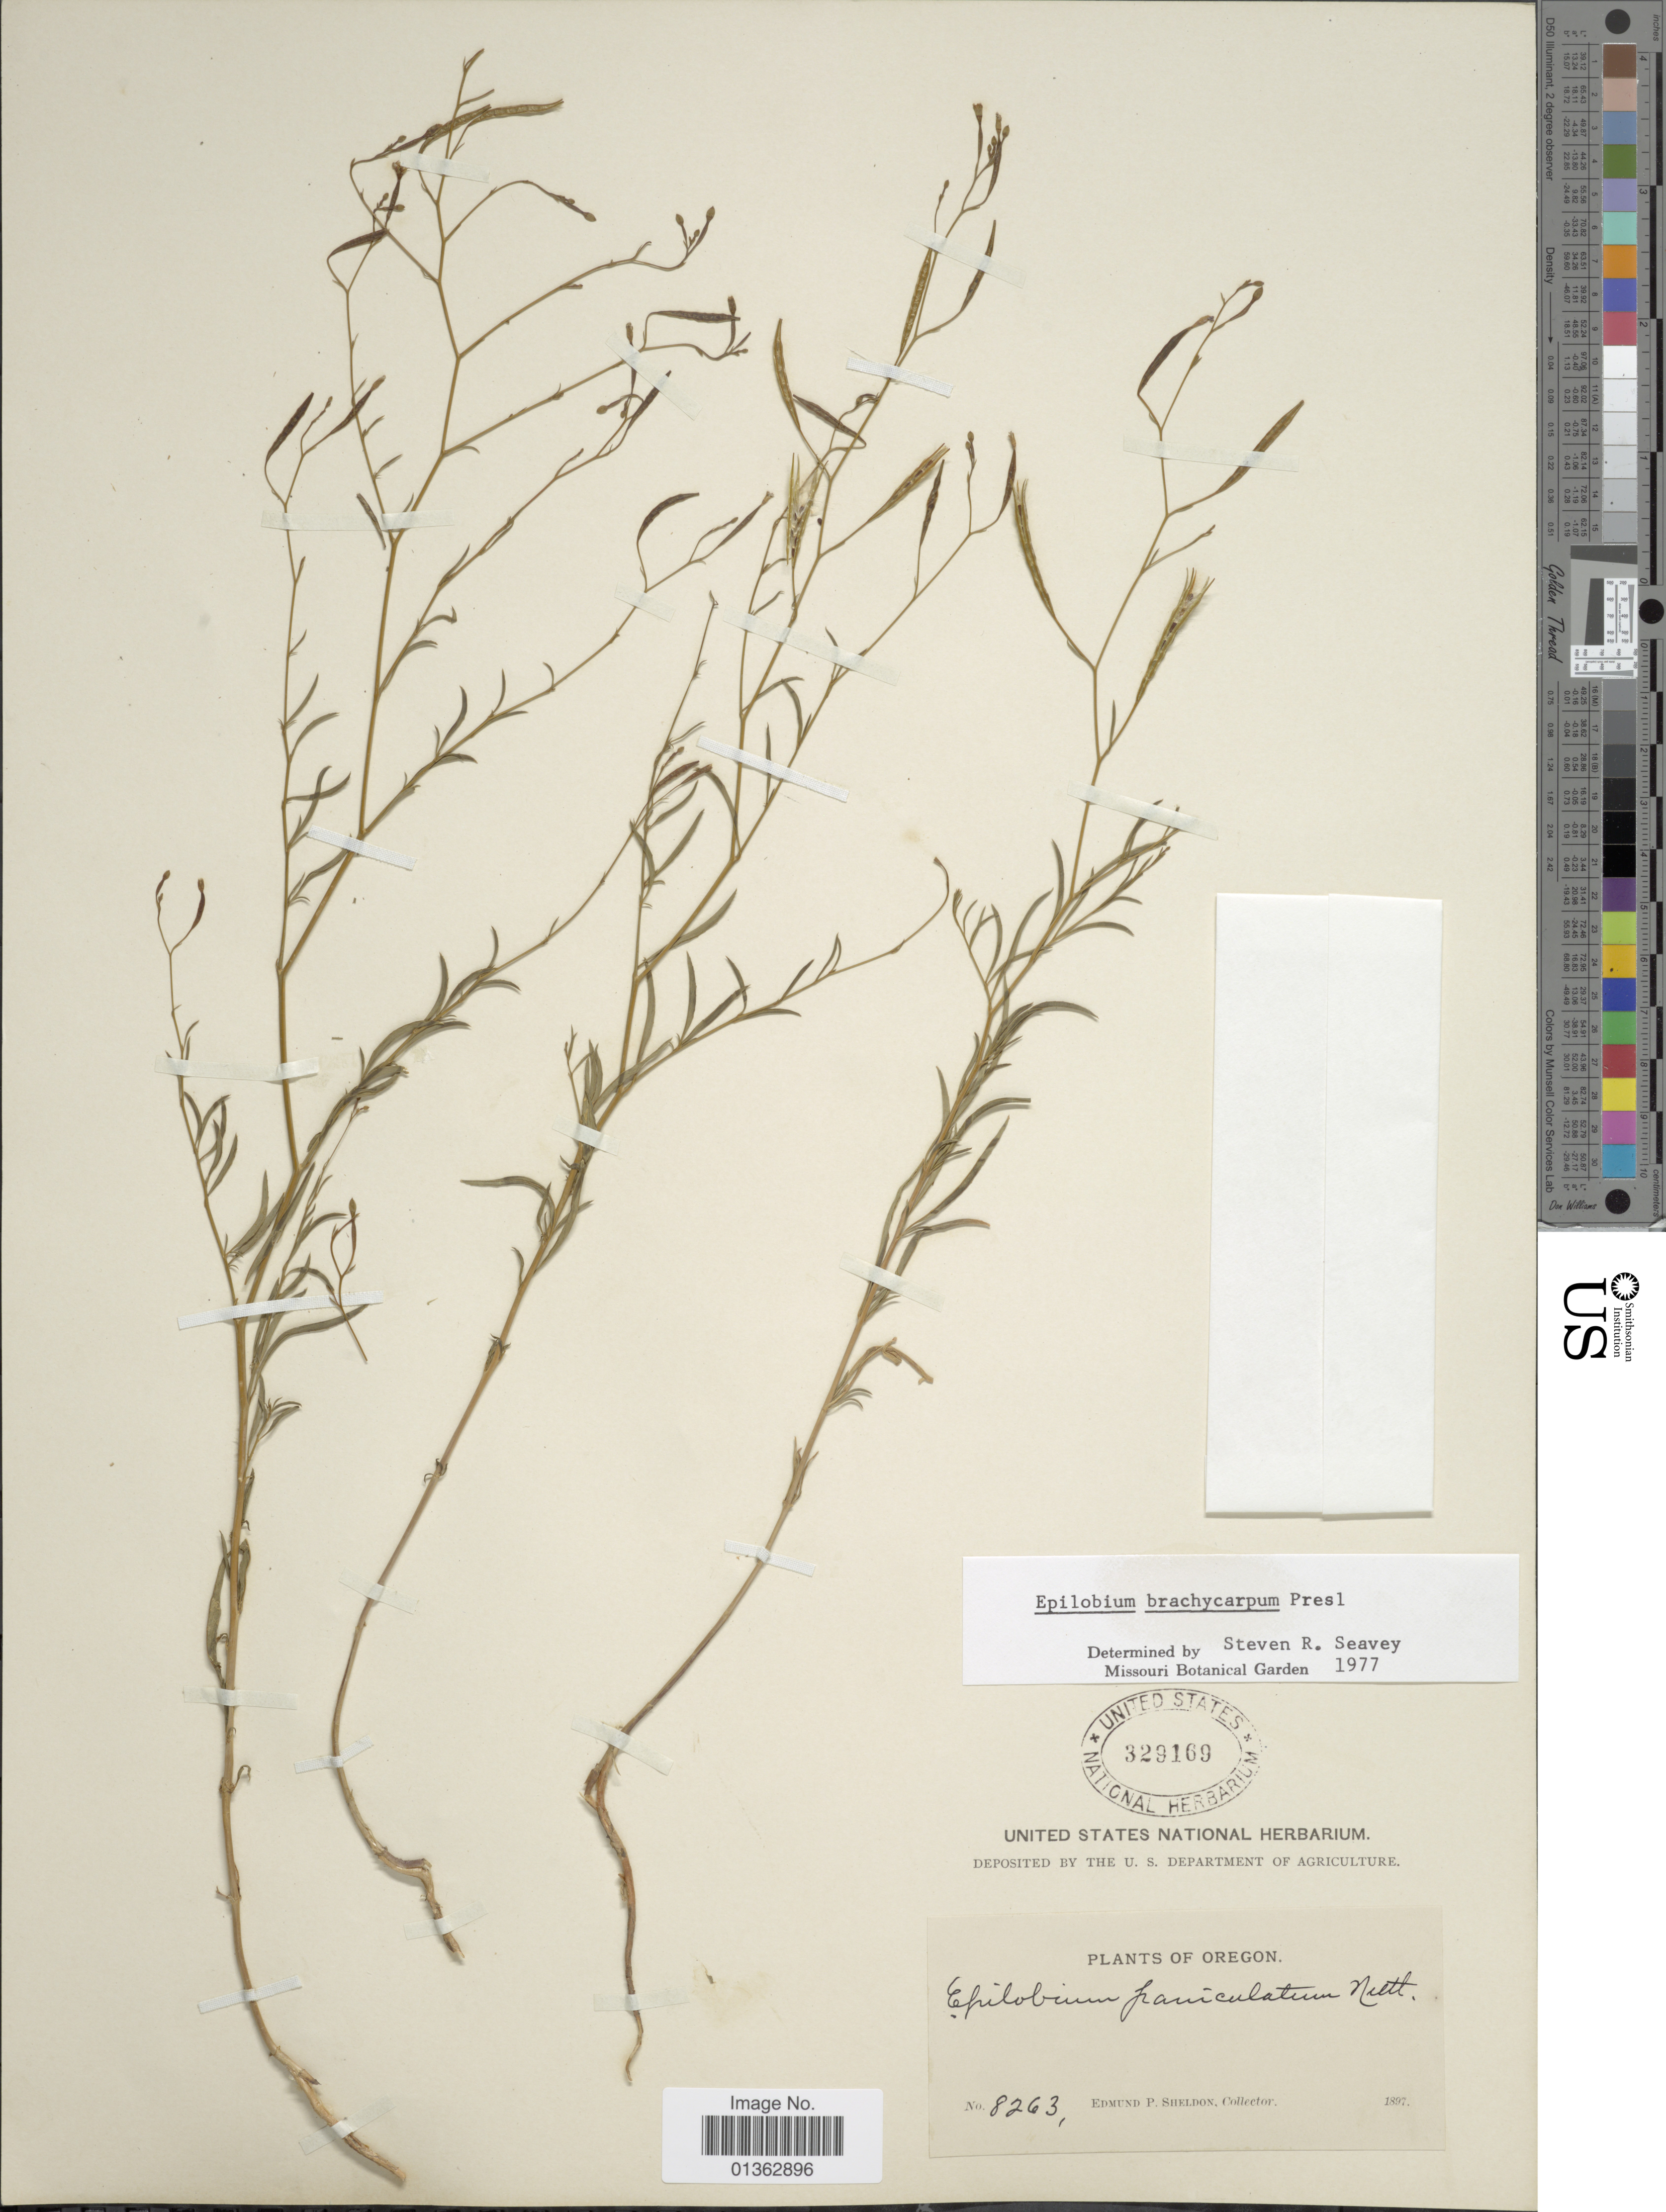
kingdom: Plantae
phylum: Tracheophyta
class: Magnoliopsida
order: Myrtales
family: Onagraceae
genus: Epilobium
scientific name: Epilobium brachycarpum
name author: C. Presl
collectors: E. P. Sheldon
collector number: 8263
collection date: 1897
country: United States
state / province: Oregon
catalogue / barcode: US 329169